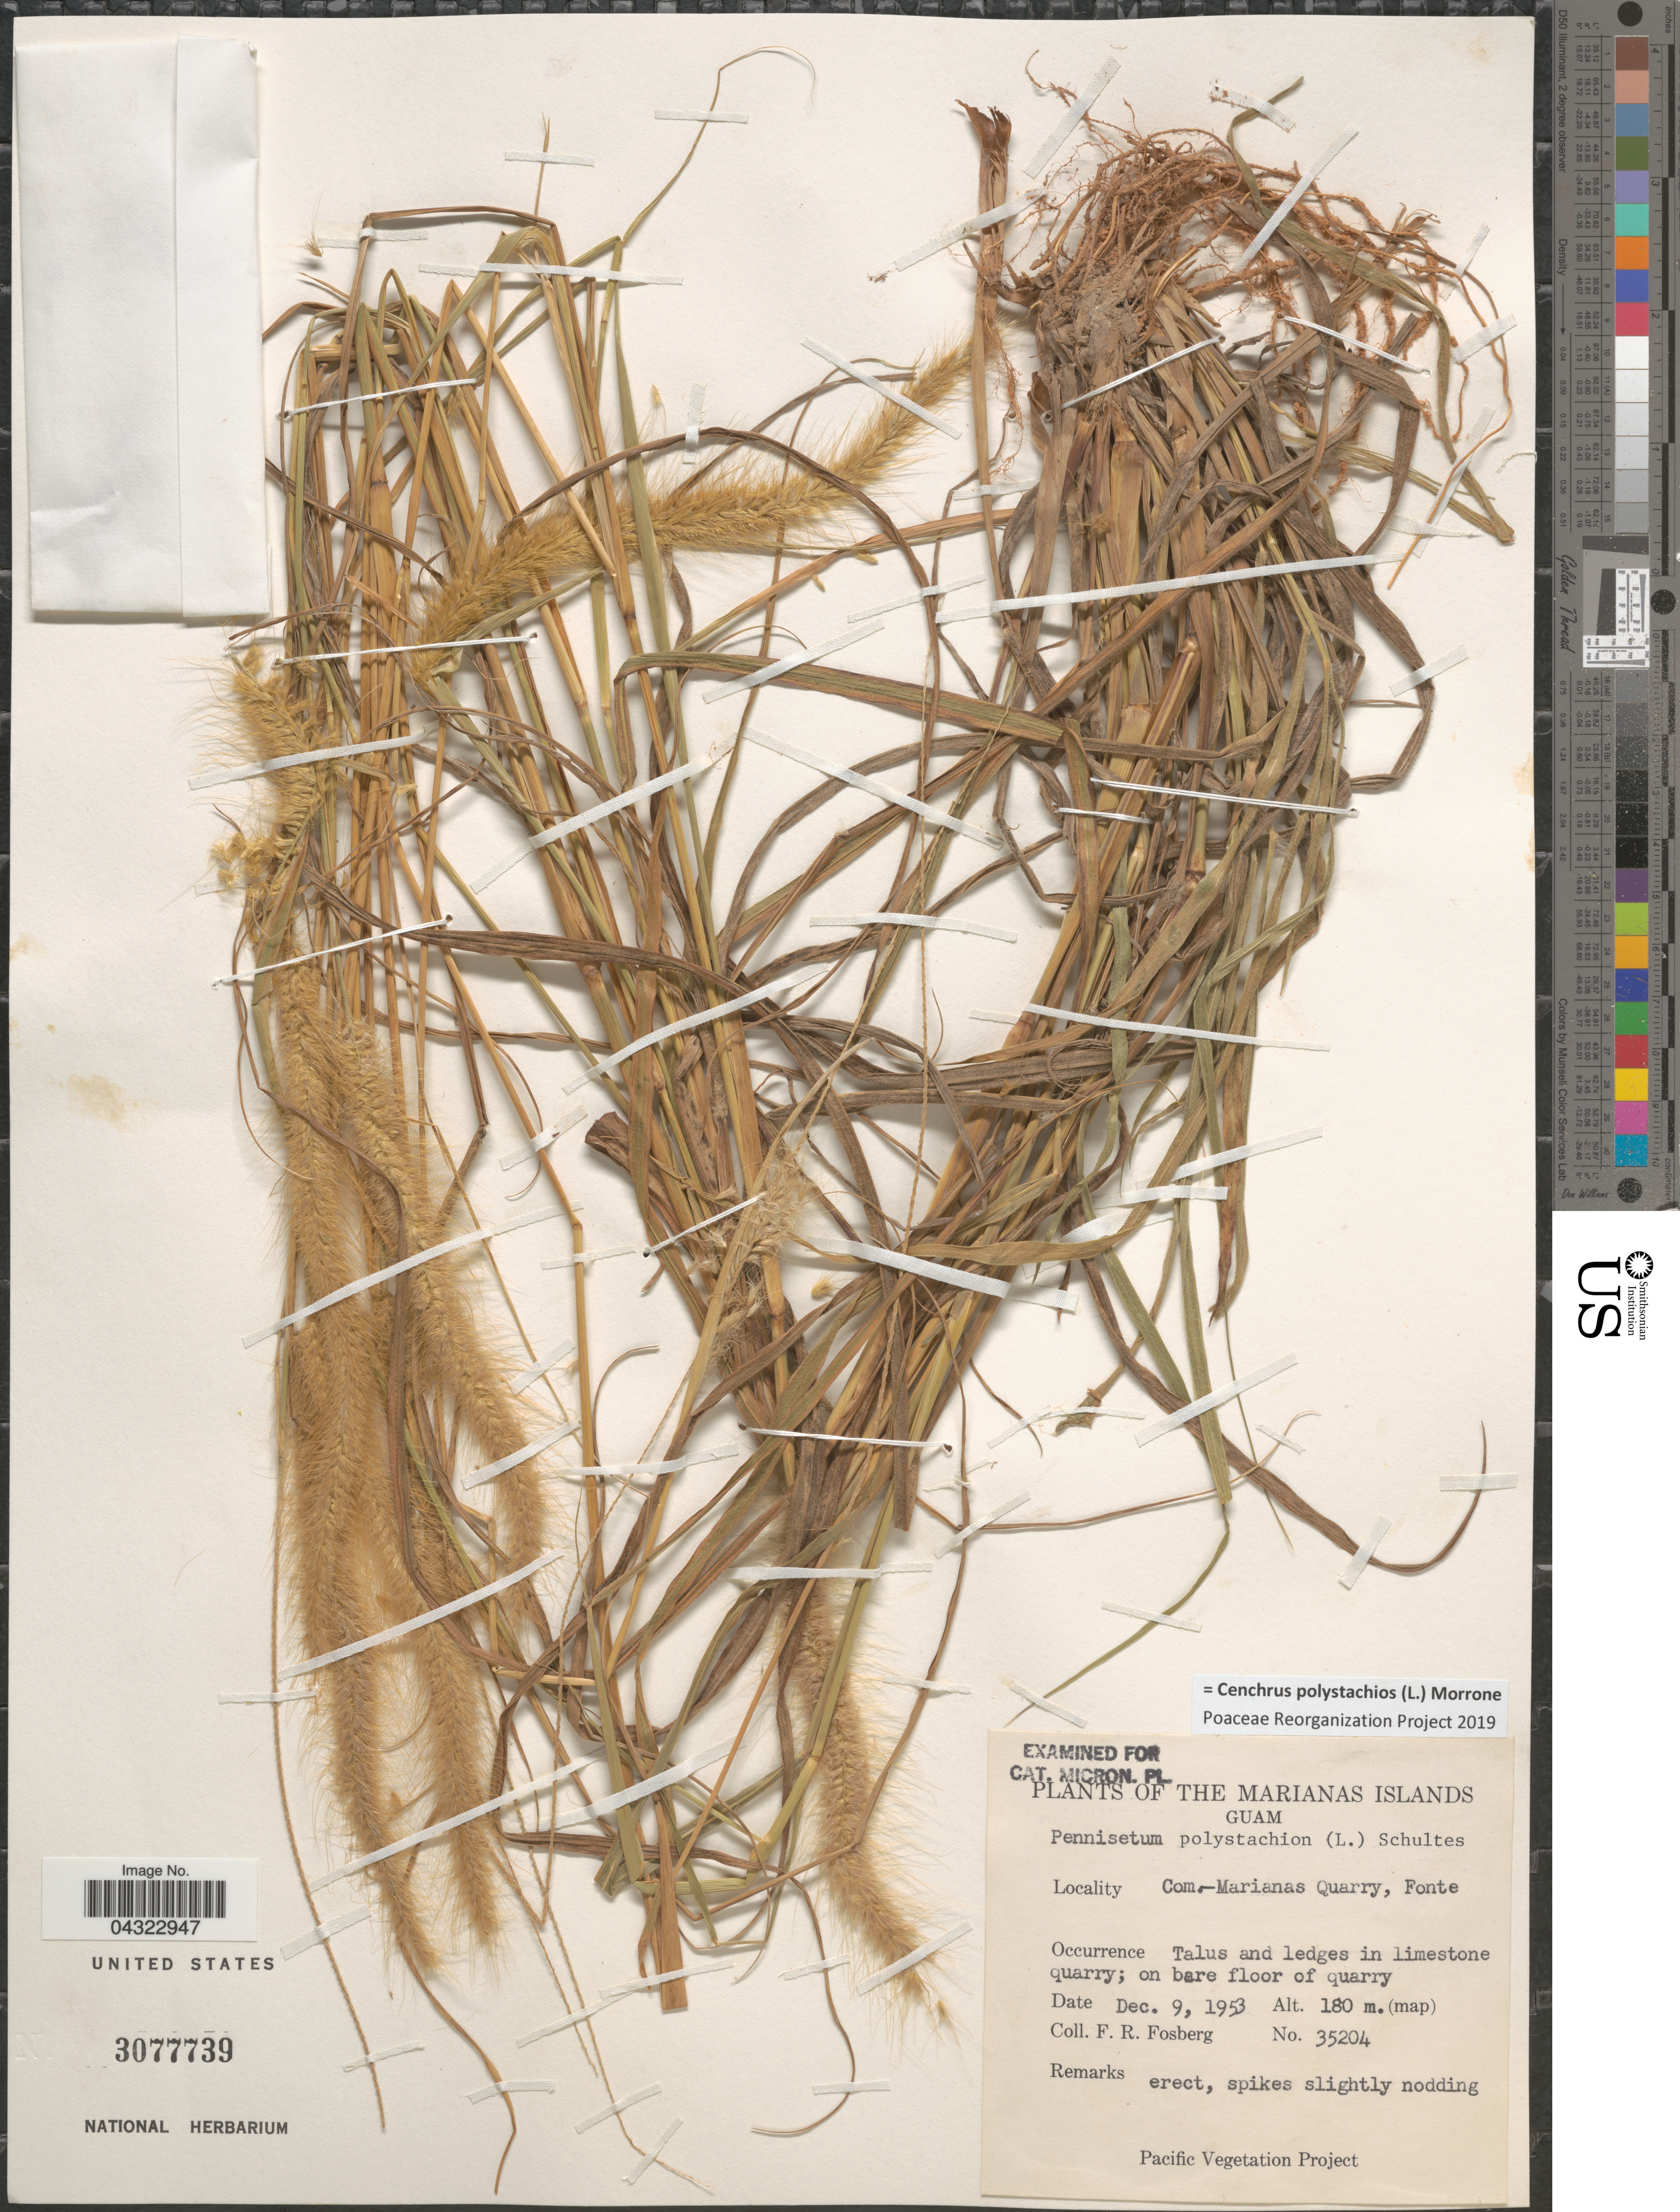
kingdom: Plantae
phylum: Tracheophyta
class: Liliopsida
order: Poales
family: Poaceae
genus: Cenchrus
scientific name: Cenchrus polystachios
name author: (L.) Morrone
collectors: F. R. Fosberg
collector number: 35204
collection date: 1953-12-09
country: Guam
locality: The Marianas Islands. Com.-Marianas Quarry, Fonte.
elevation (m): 180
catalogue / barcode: US 3077739